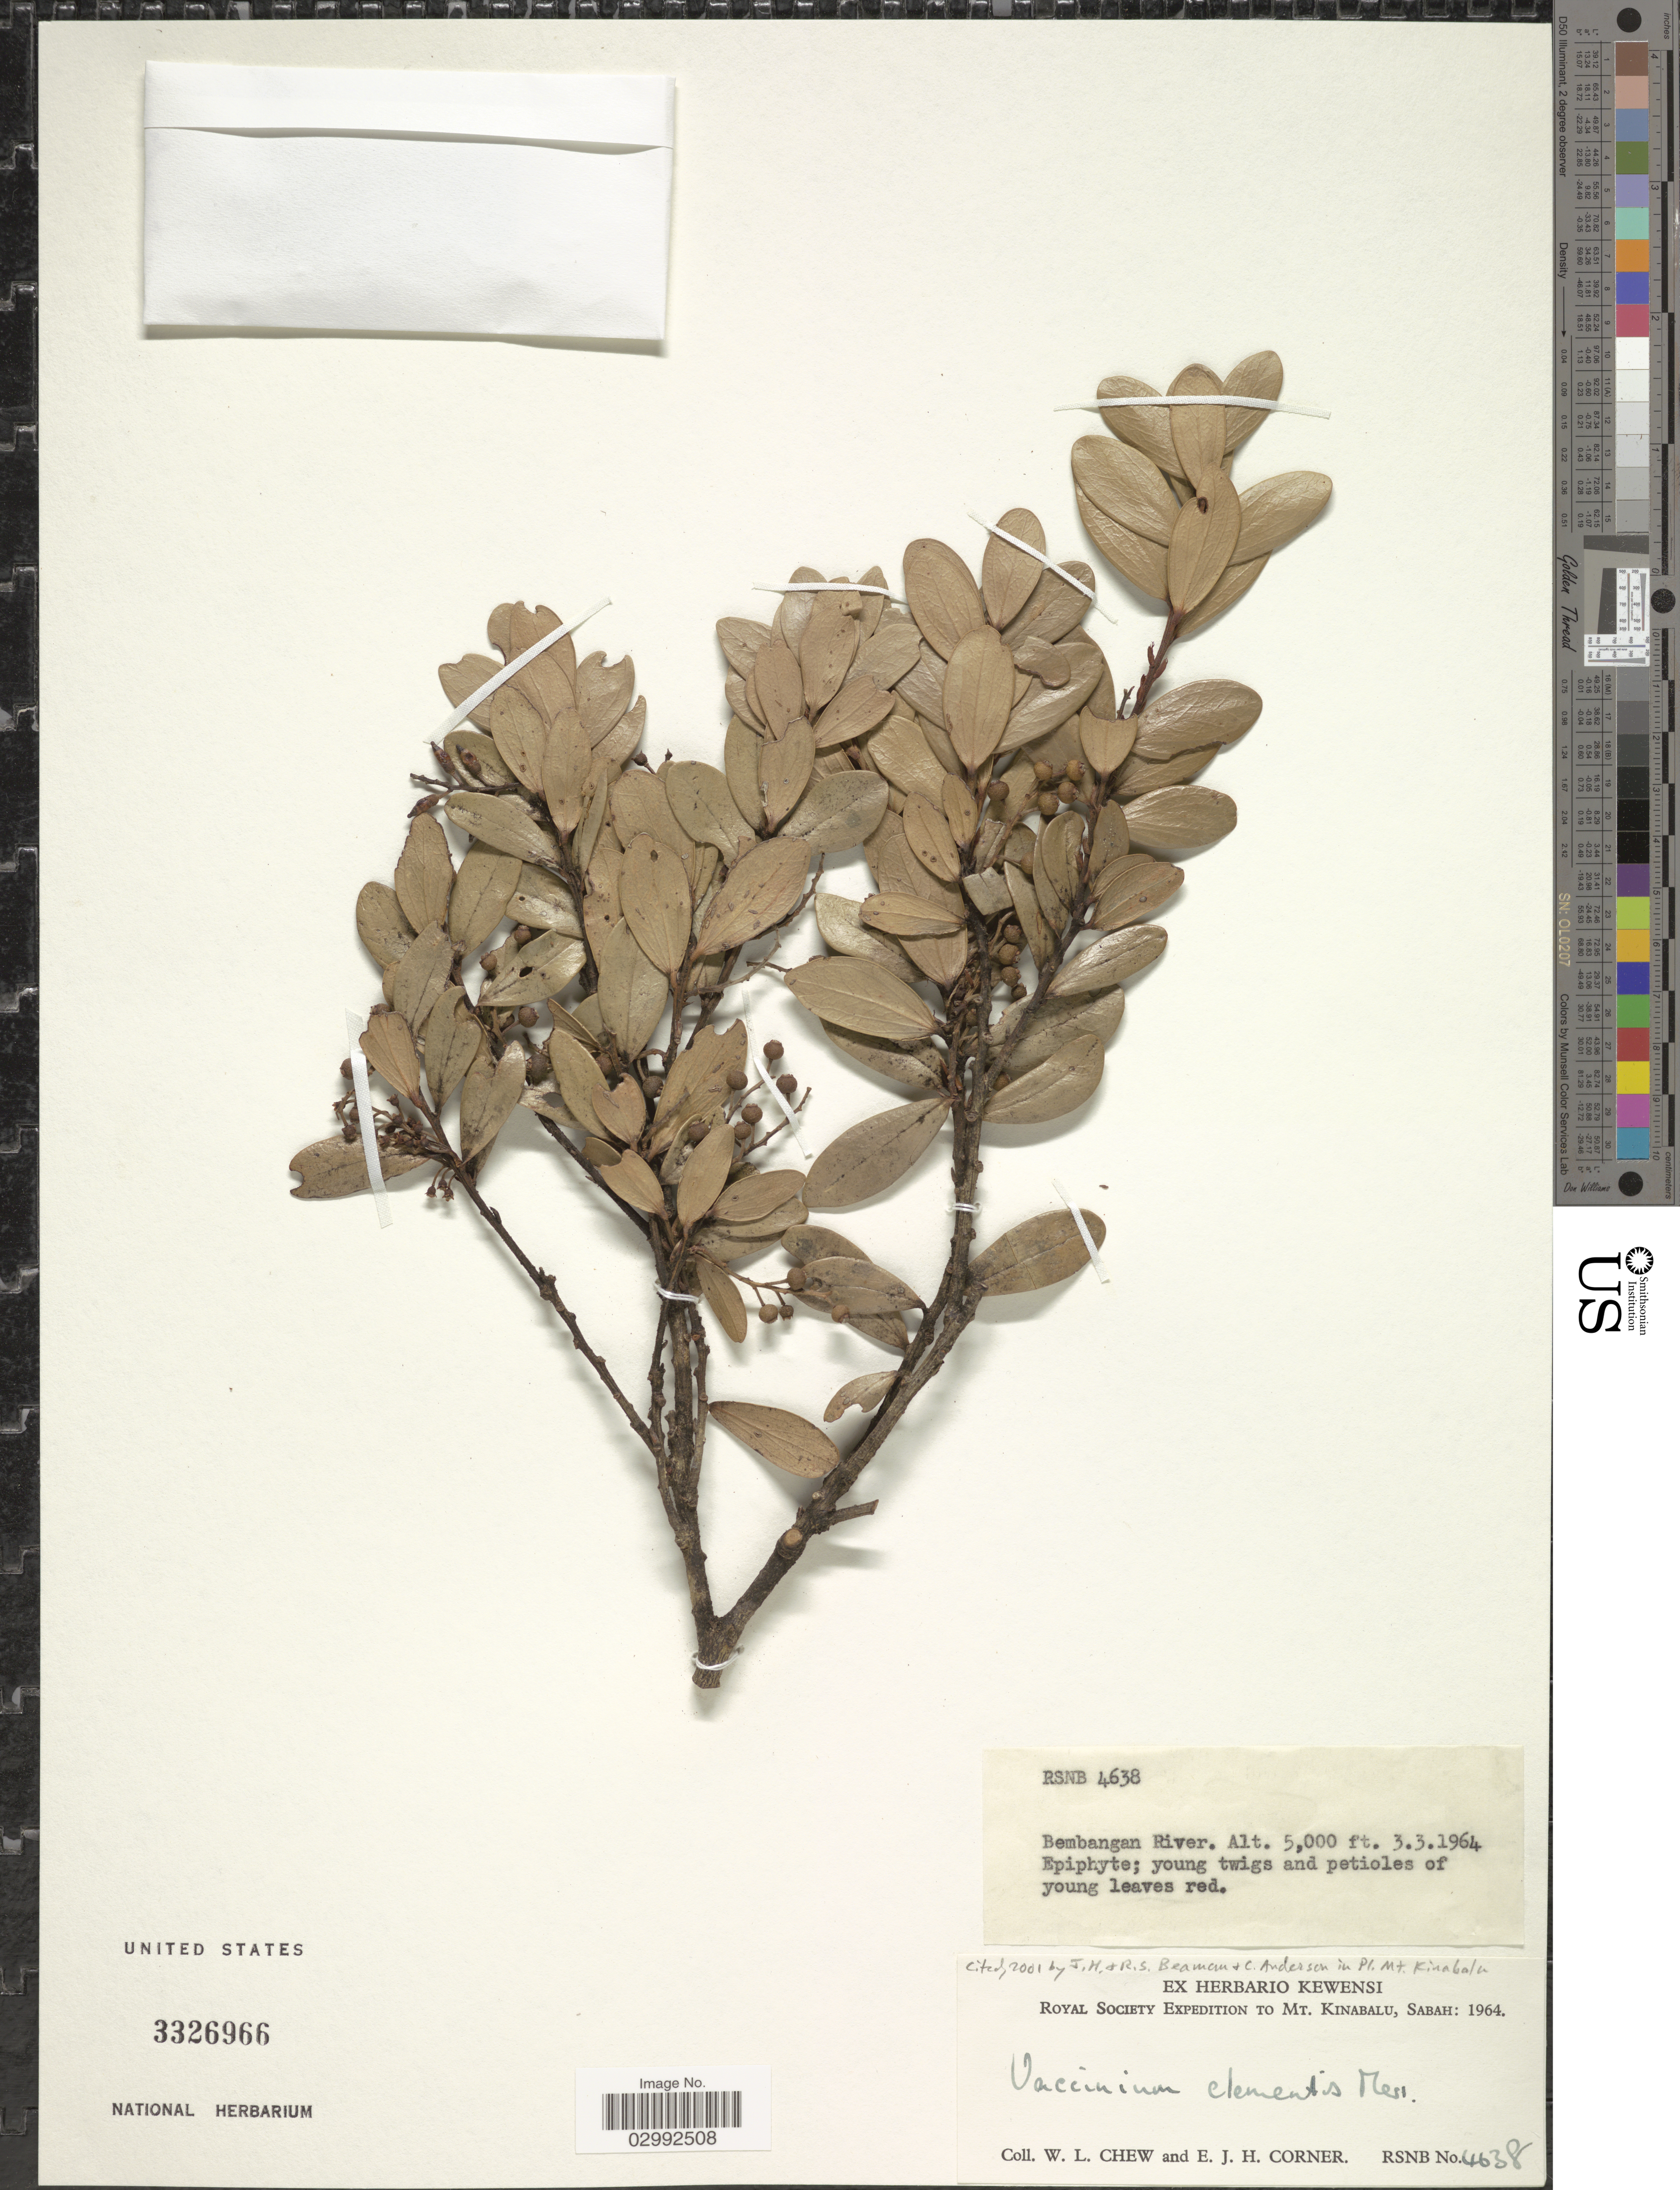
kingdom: Plantae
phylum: Tracheophyta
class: Magnoliopsida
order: Ericales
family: Ericaceae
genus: Vaccinium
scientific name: Vaccinium clementis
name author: Merr.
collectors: W. Chew & E. Corner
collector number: RSNB 4638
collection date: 1964-03-03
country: Malaysia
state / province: Sabah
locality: Bembangan River, Mt. Kinabalu: Sabah.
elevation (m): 1524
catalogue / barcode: US 3326966